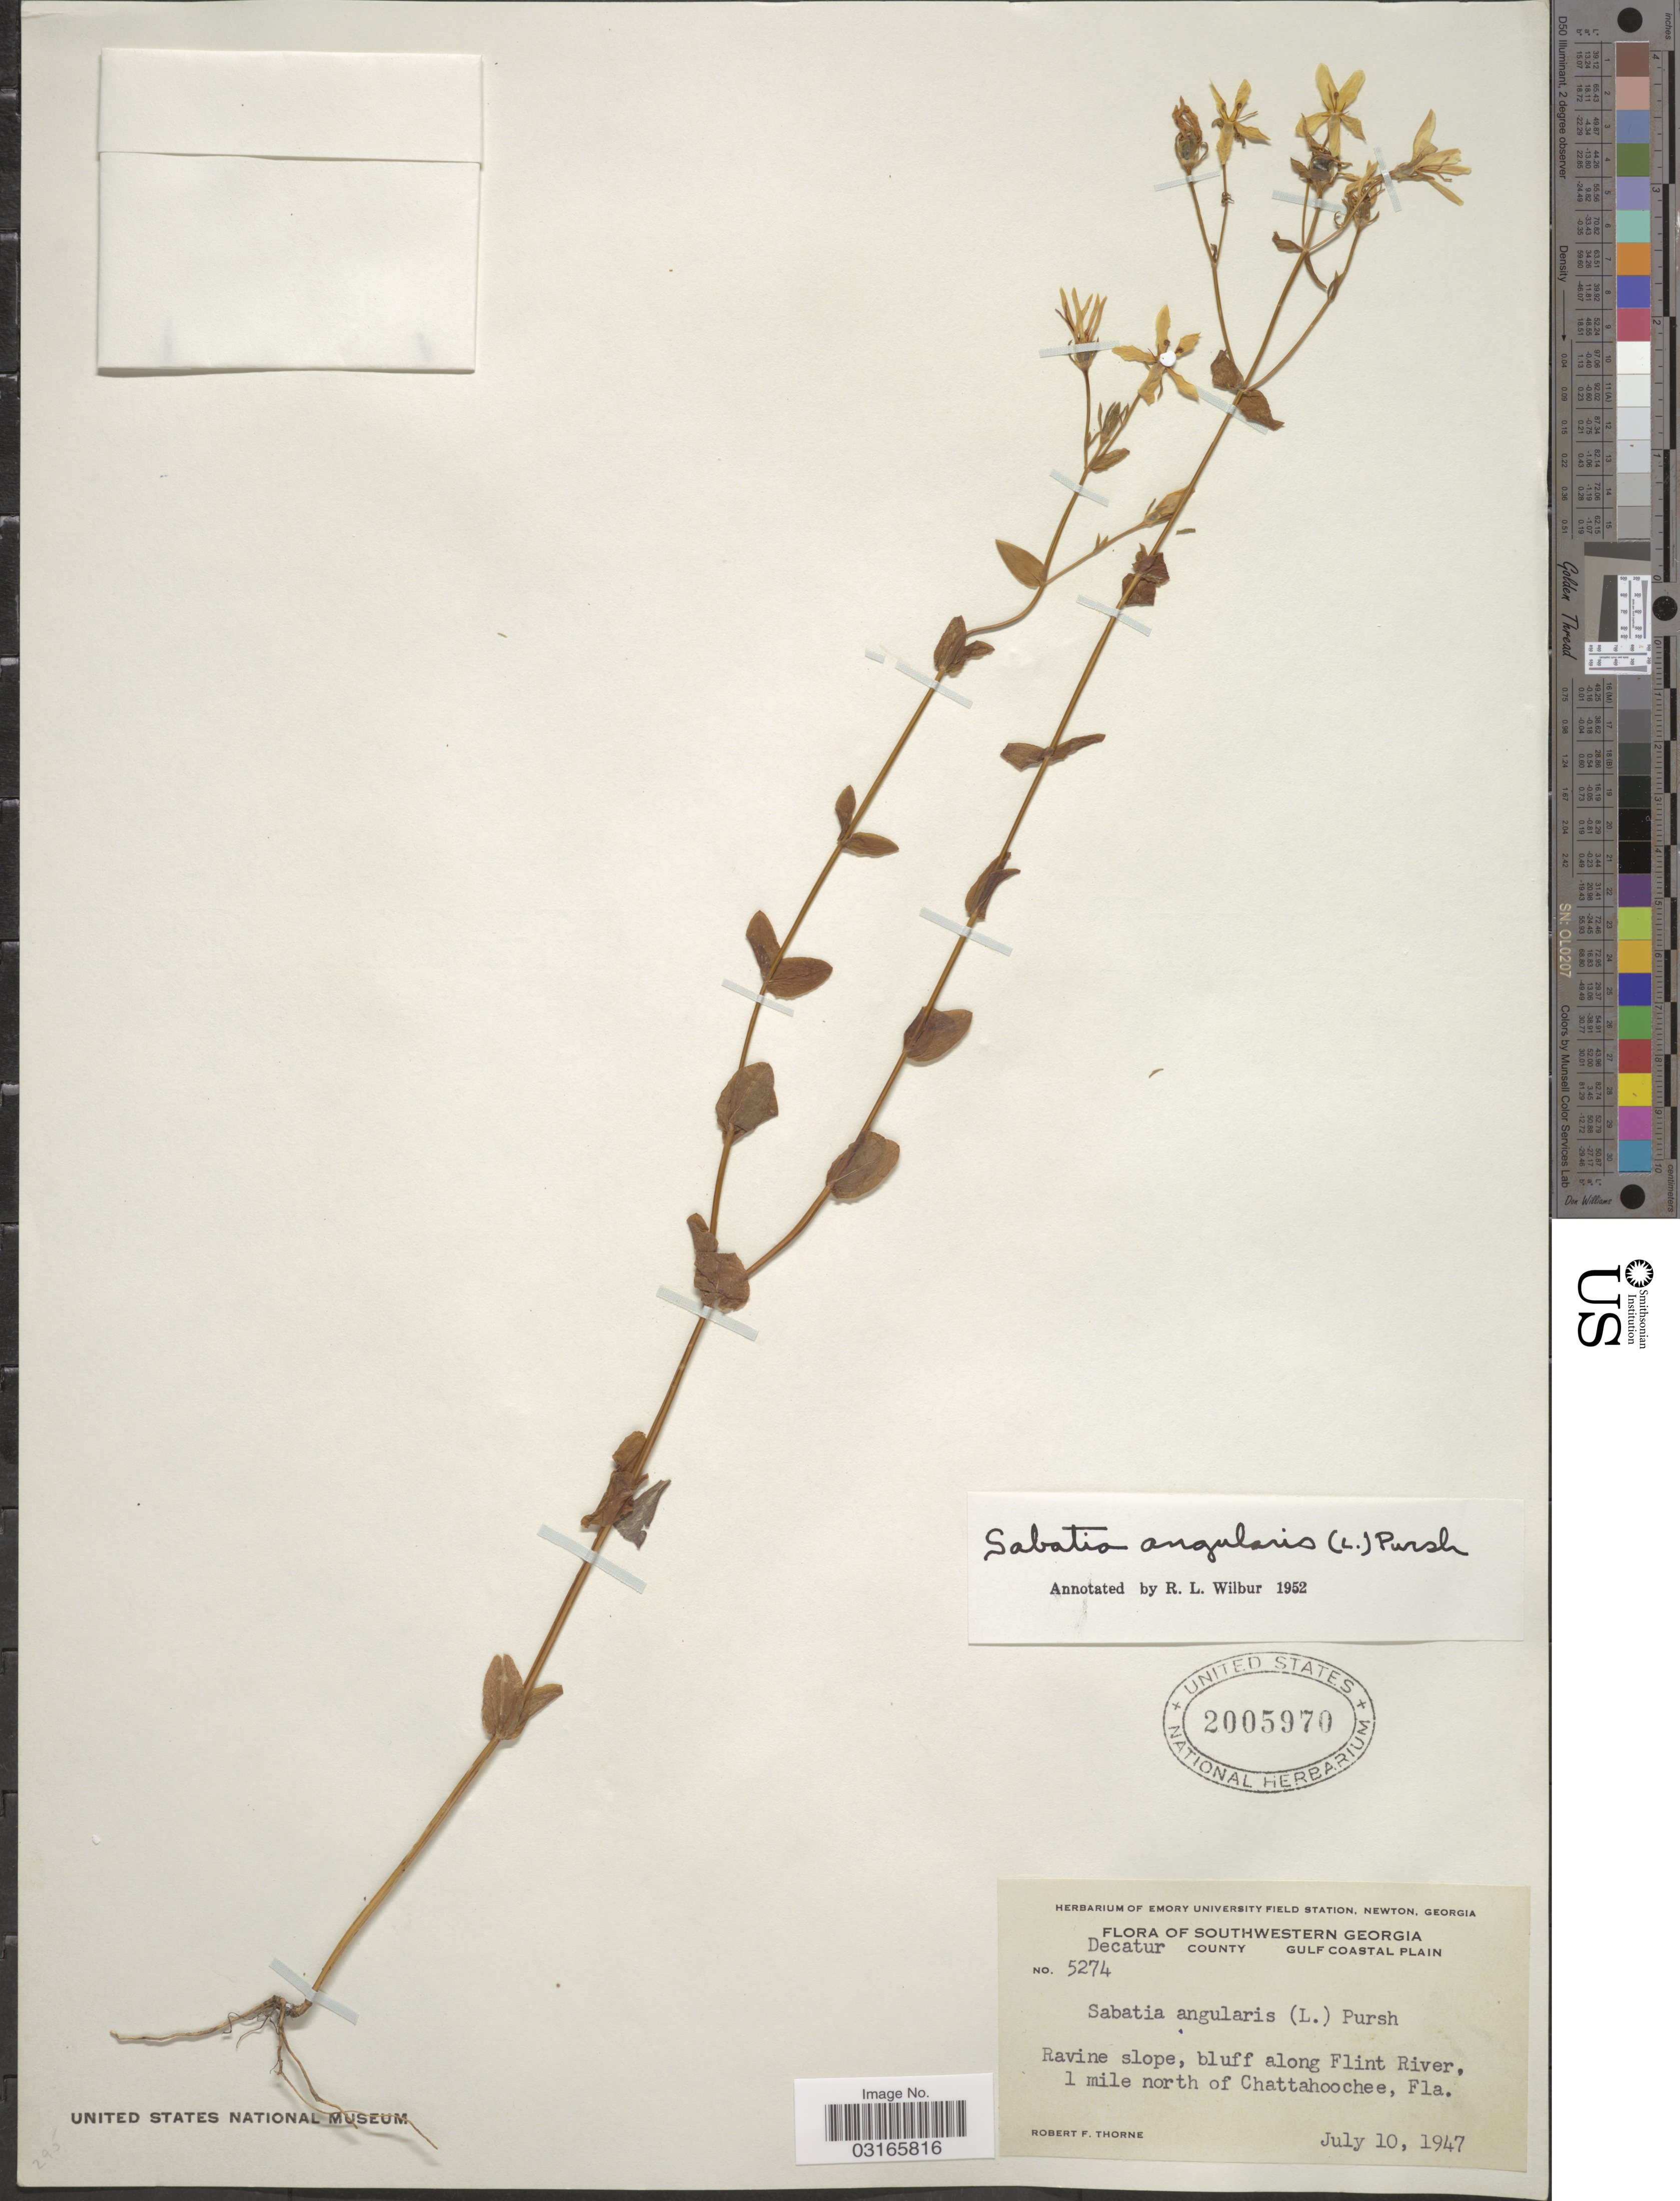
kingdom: Plantae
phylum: Tracheophyta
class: Magnoliopsida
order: Gentianales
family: Gentianaceae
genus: Sabatia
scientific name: Sabatia angularis (L.) Pursh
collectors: R. F. Thorne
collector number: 5274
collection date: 1947-07-10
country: United States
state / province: Florida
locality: Gulf Coastal Plain. Ravine slope, bluff along Flint River, 1 mile north of Chattahoochee.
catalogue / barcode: US 2005970